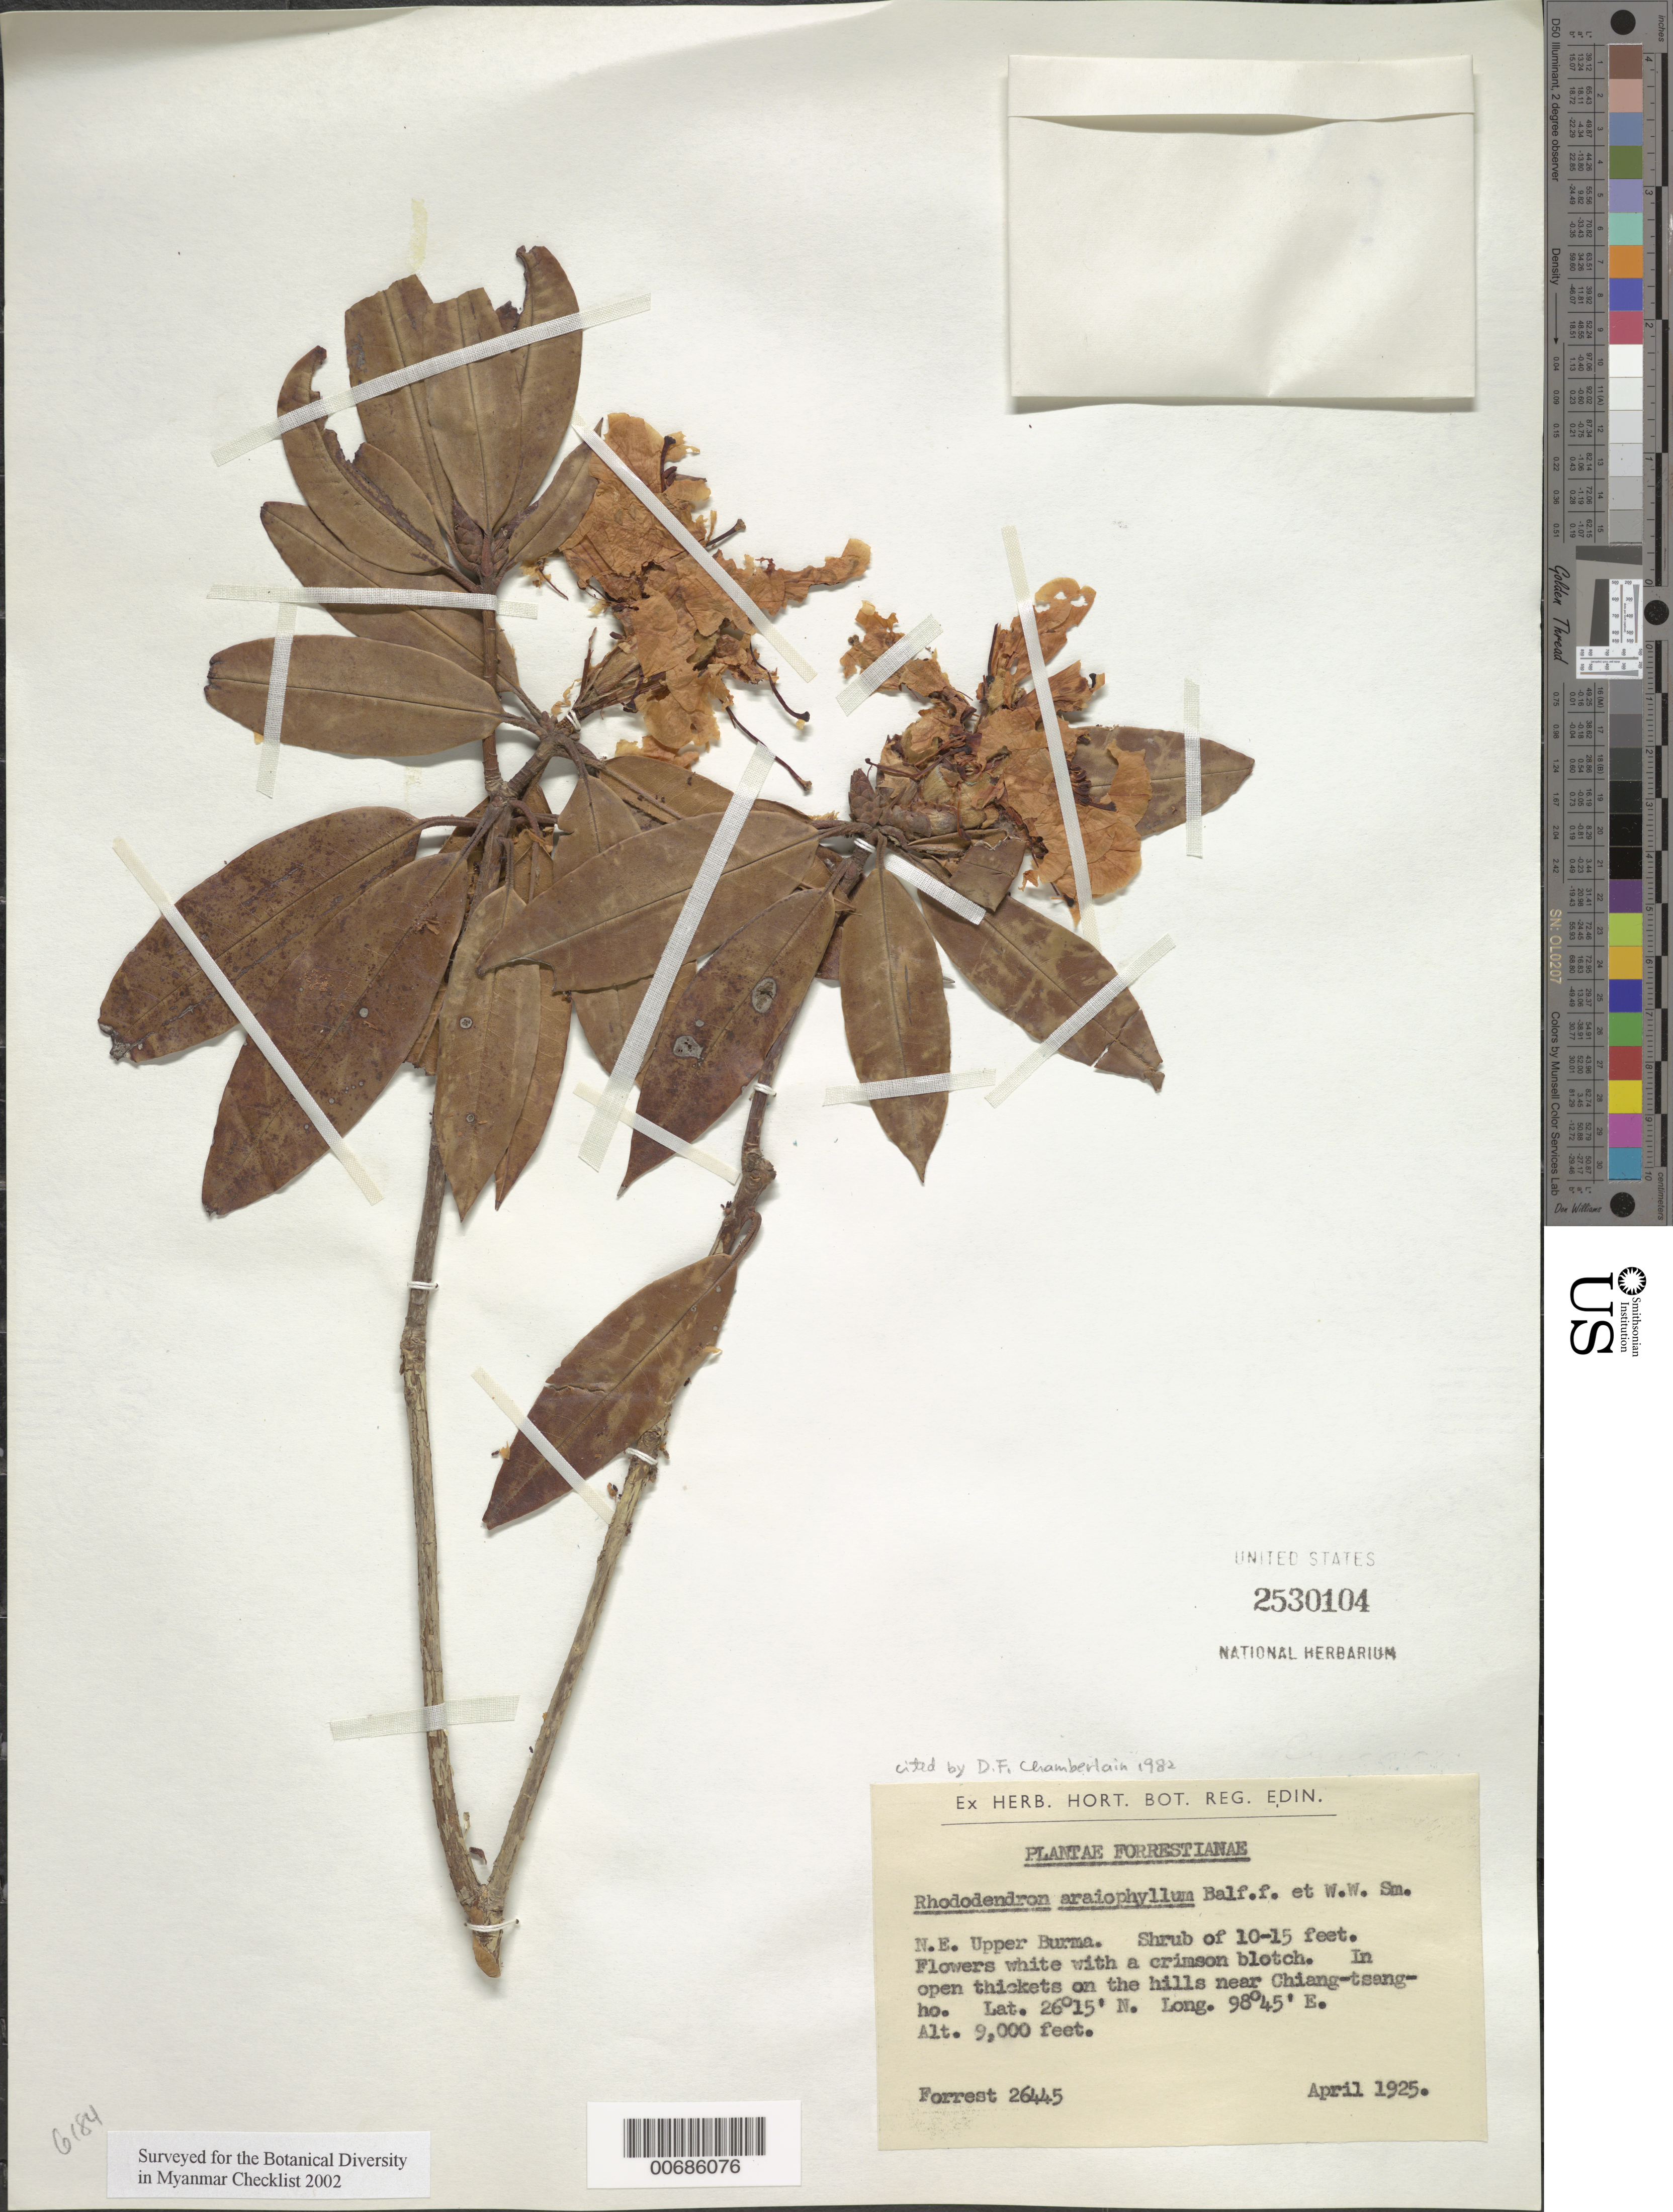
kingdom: Plantae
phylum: Tracheophyta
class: Magnoliopsida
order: Ericales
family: Ericaceae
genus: Rhododendron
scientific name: Rhododendron araiophyllum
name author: Balf. f. & W.W. Sm.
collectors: G. Forrest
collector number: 26445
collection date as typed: Apr 1925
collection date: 1925-04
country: Myanmar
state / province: Kachin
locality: Chiang-tsang-ho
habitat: Open thickets on hills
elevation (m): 2743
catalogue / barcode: US 2530104